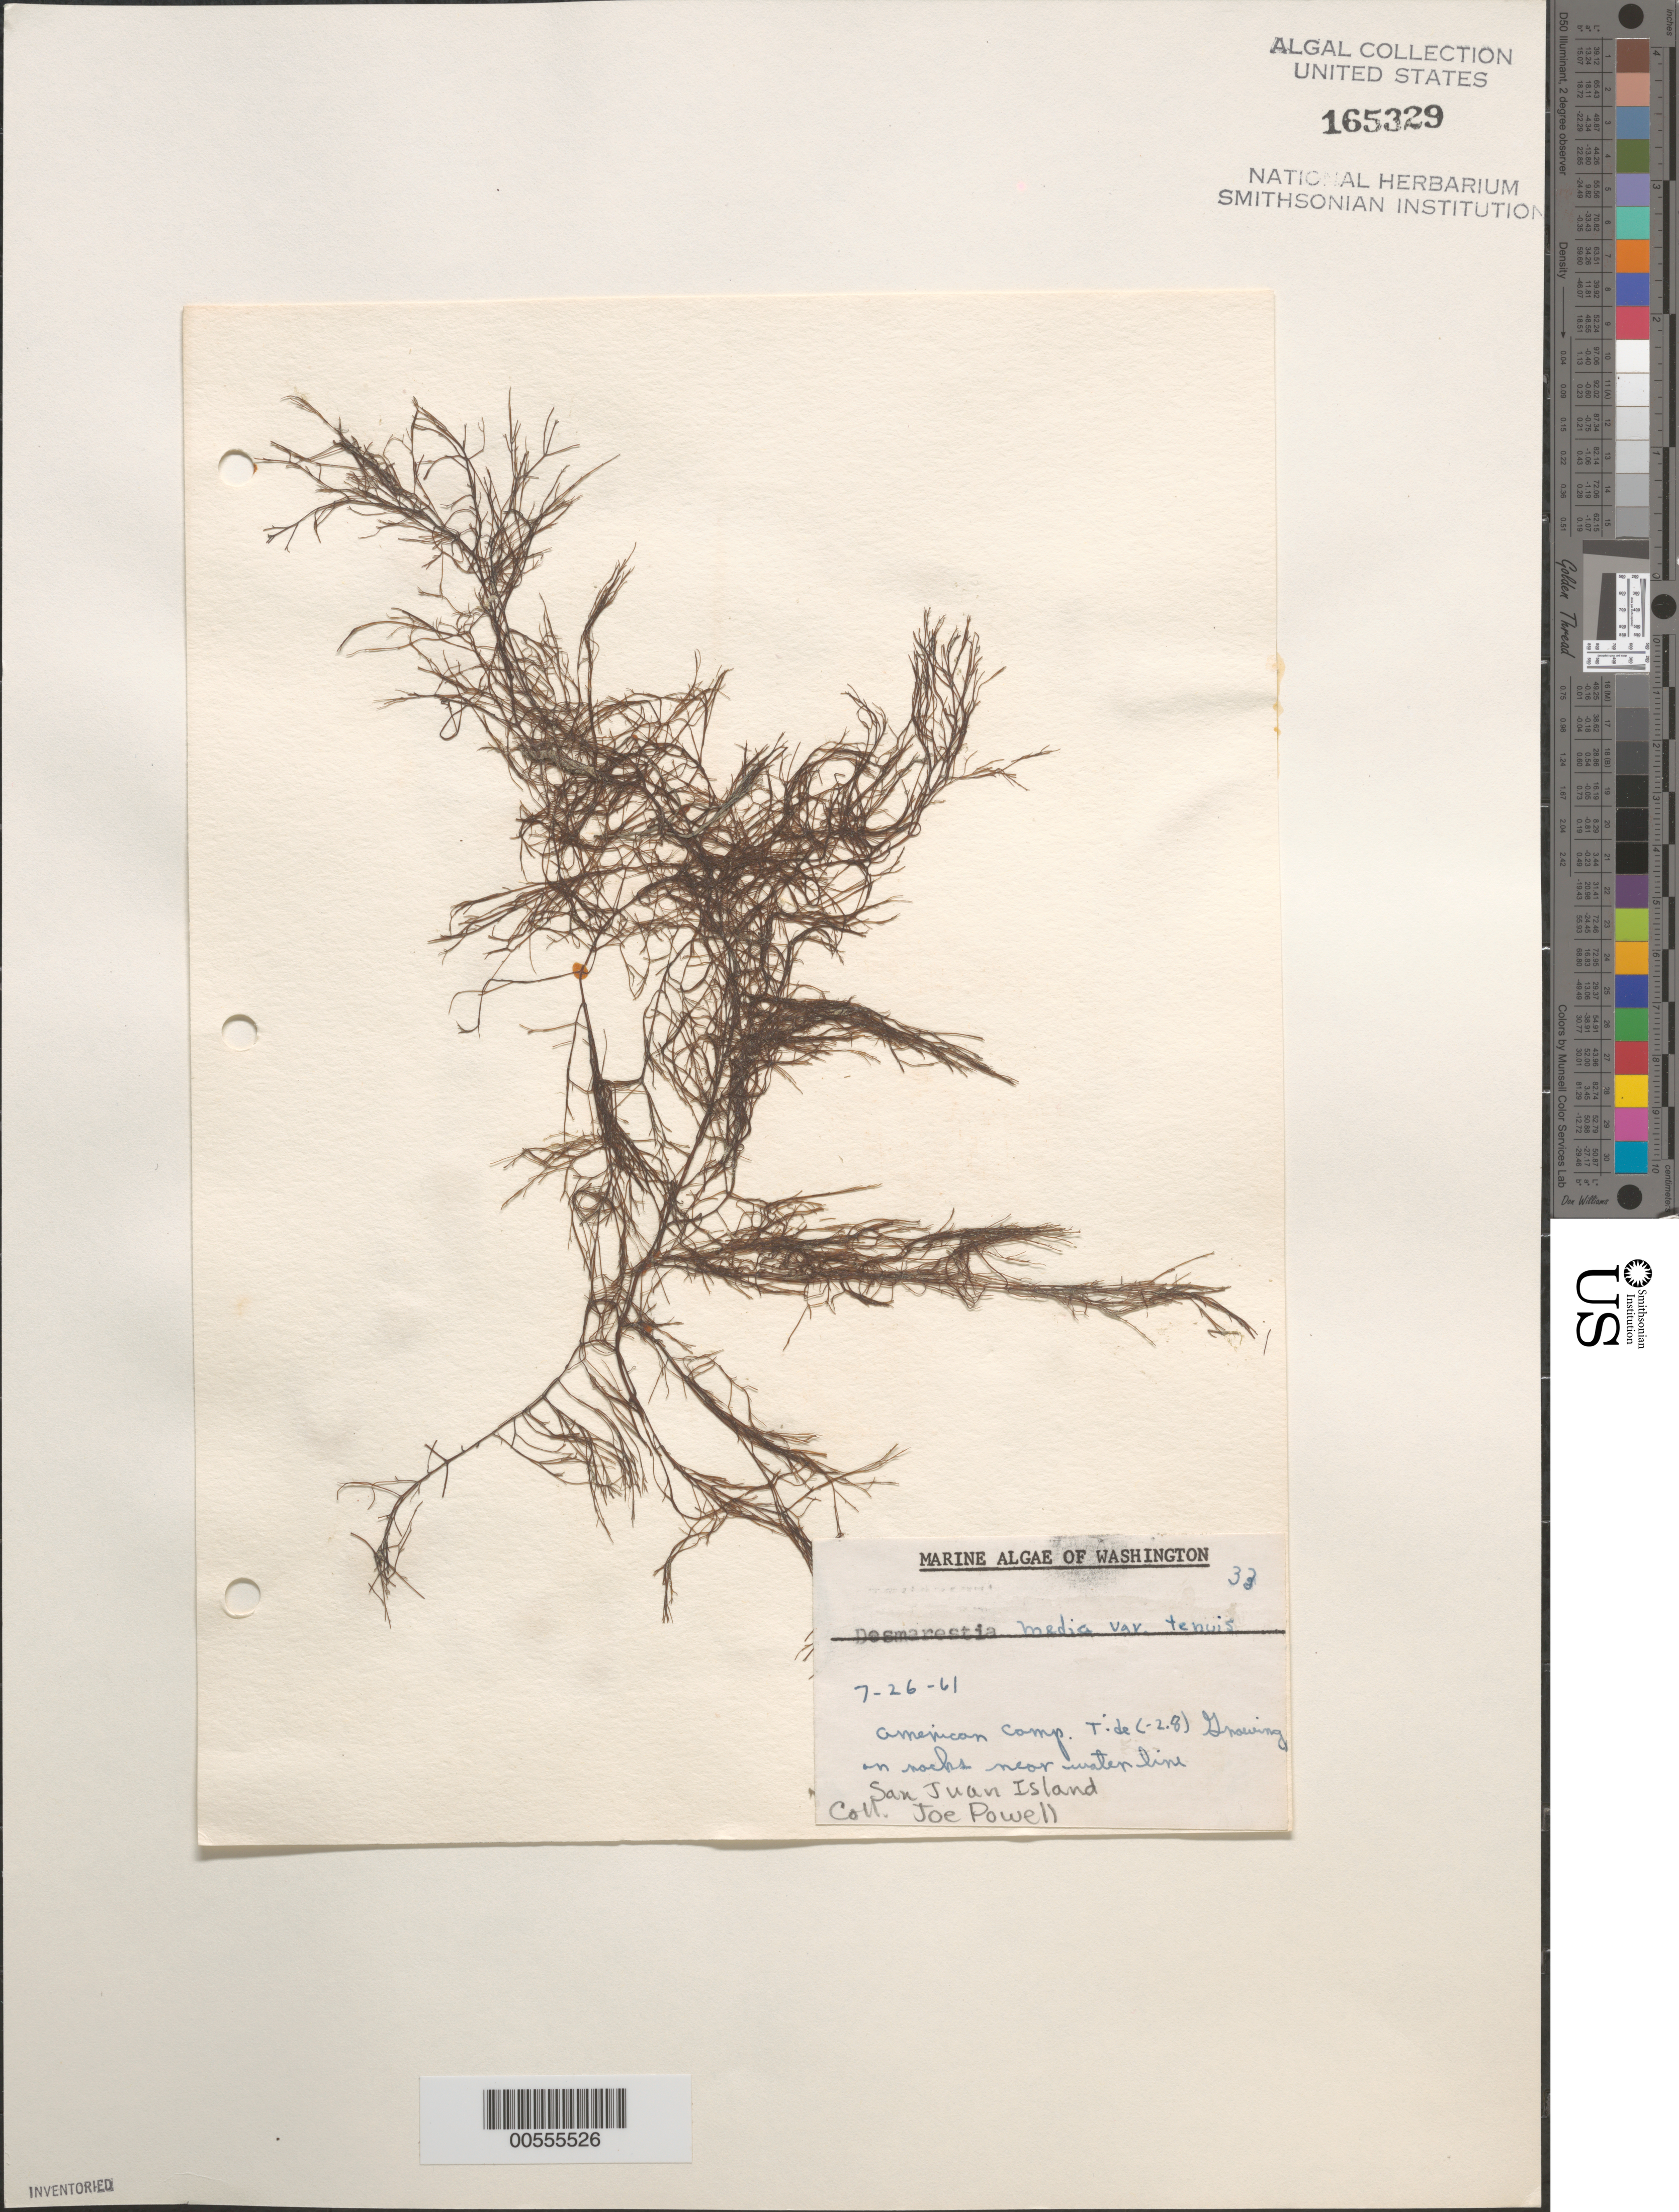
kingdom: Chromista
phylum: Ochrophyta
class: Phaeophyceae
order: Desmarestiales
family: Desmarestiaceae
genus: Desmarestia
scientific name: Desmarestia aculeata f. media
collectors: J. Powell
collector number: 33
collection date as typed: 26 Jul 1961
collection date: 1961-07-26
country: United States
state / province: Washington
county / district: San Juan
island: San Juan Island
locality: American Camp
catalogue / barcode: US 165329